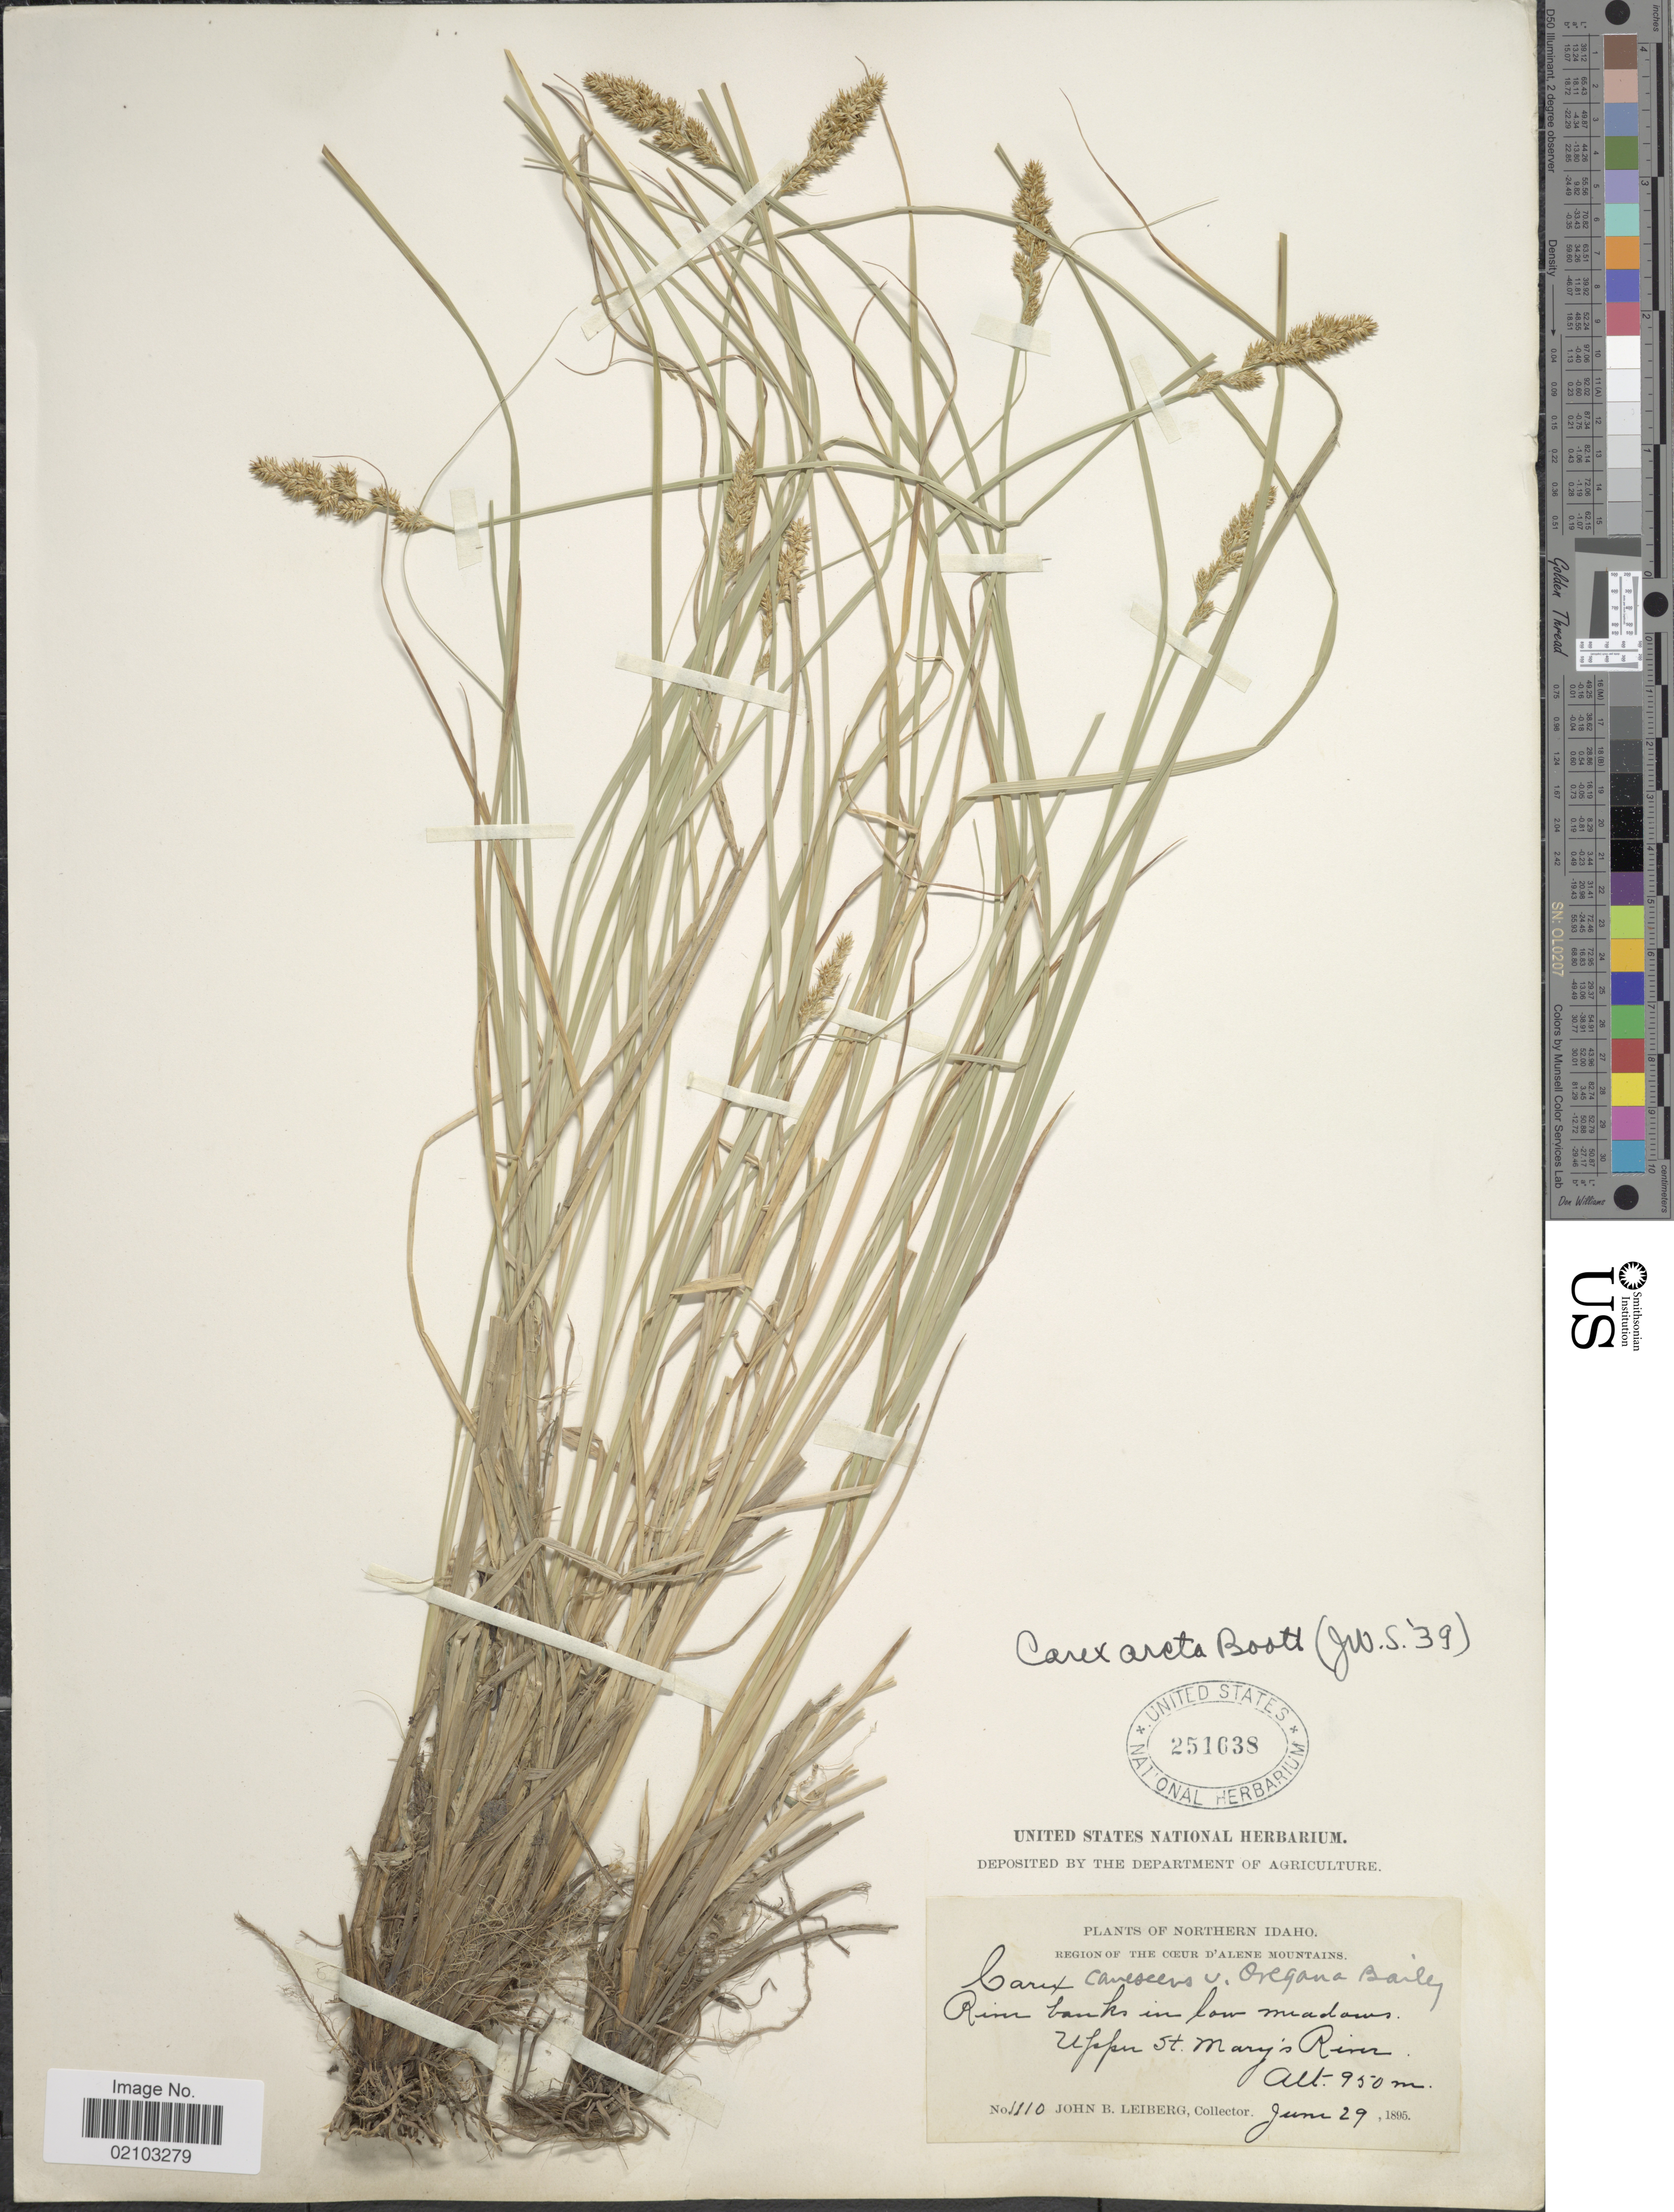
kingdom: Plantae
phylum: Tracheophyta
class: Liliopsida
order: Poales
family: Cyperaceae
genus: Carex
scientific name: Carex arcta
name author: Boott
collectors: J. B. Leiberg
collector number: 1110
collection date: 1895-06-29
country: United States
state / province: Idaho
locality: Northern Idaho. Region of the Coeur D'Alene Mountains. Upper St. Mary's River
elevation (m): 950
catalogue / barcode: US 251638